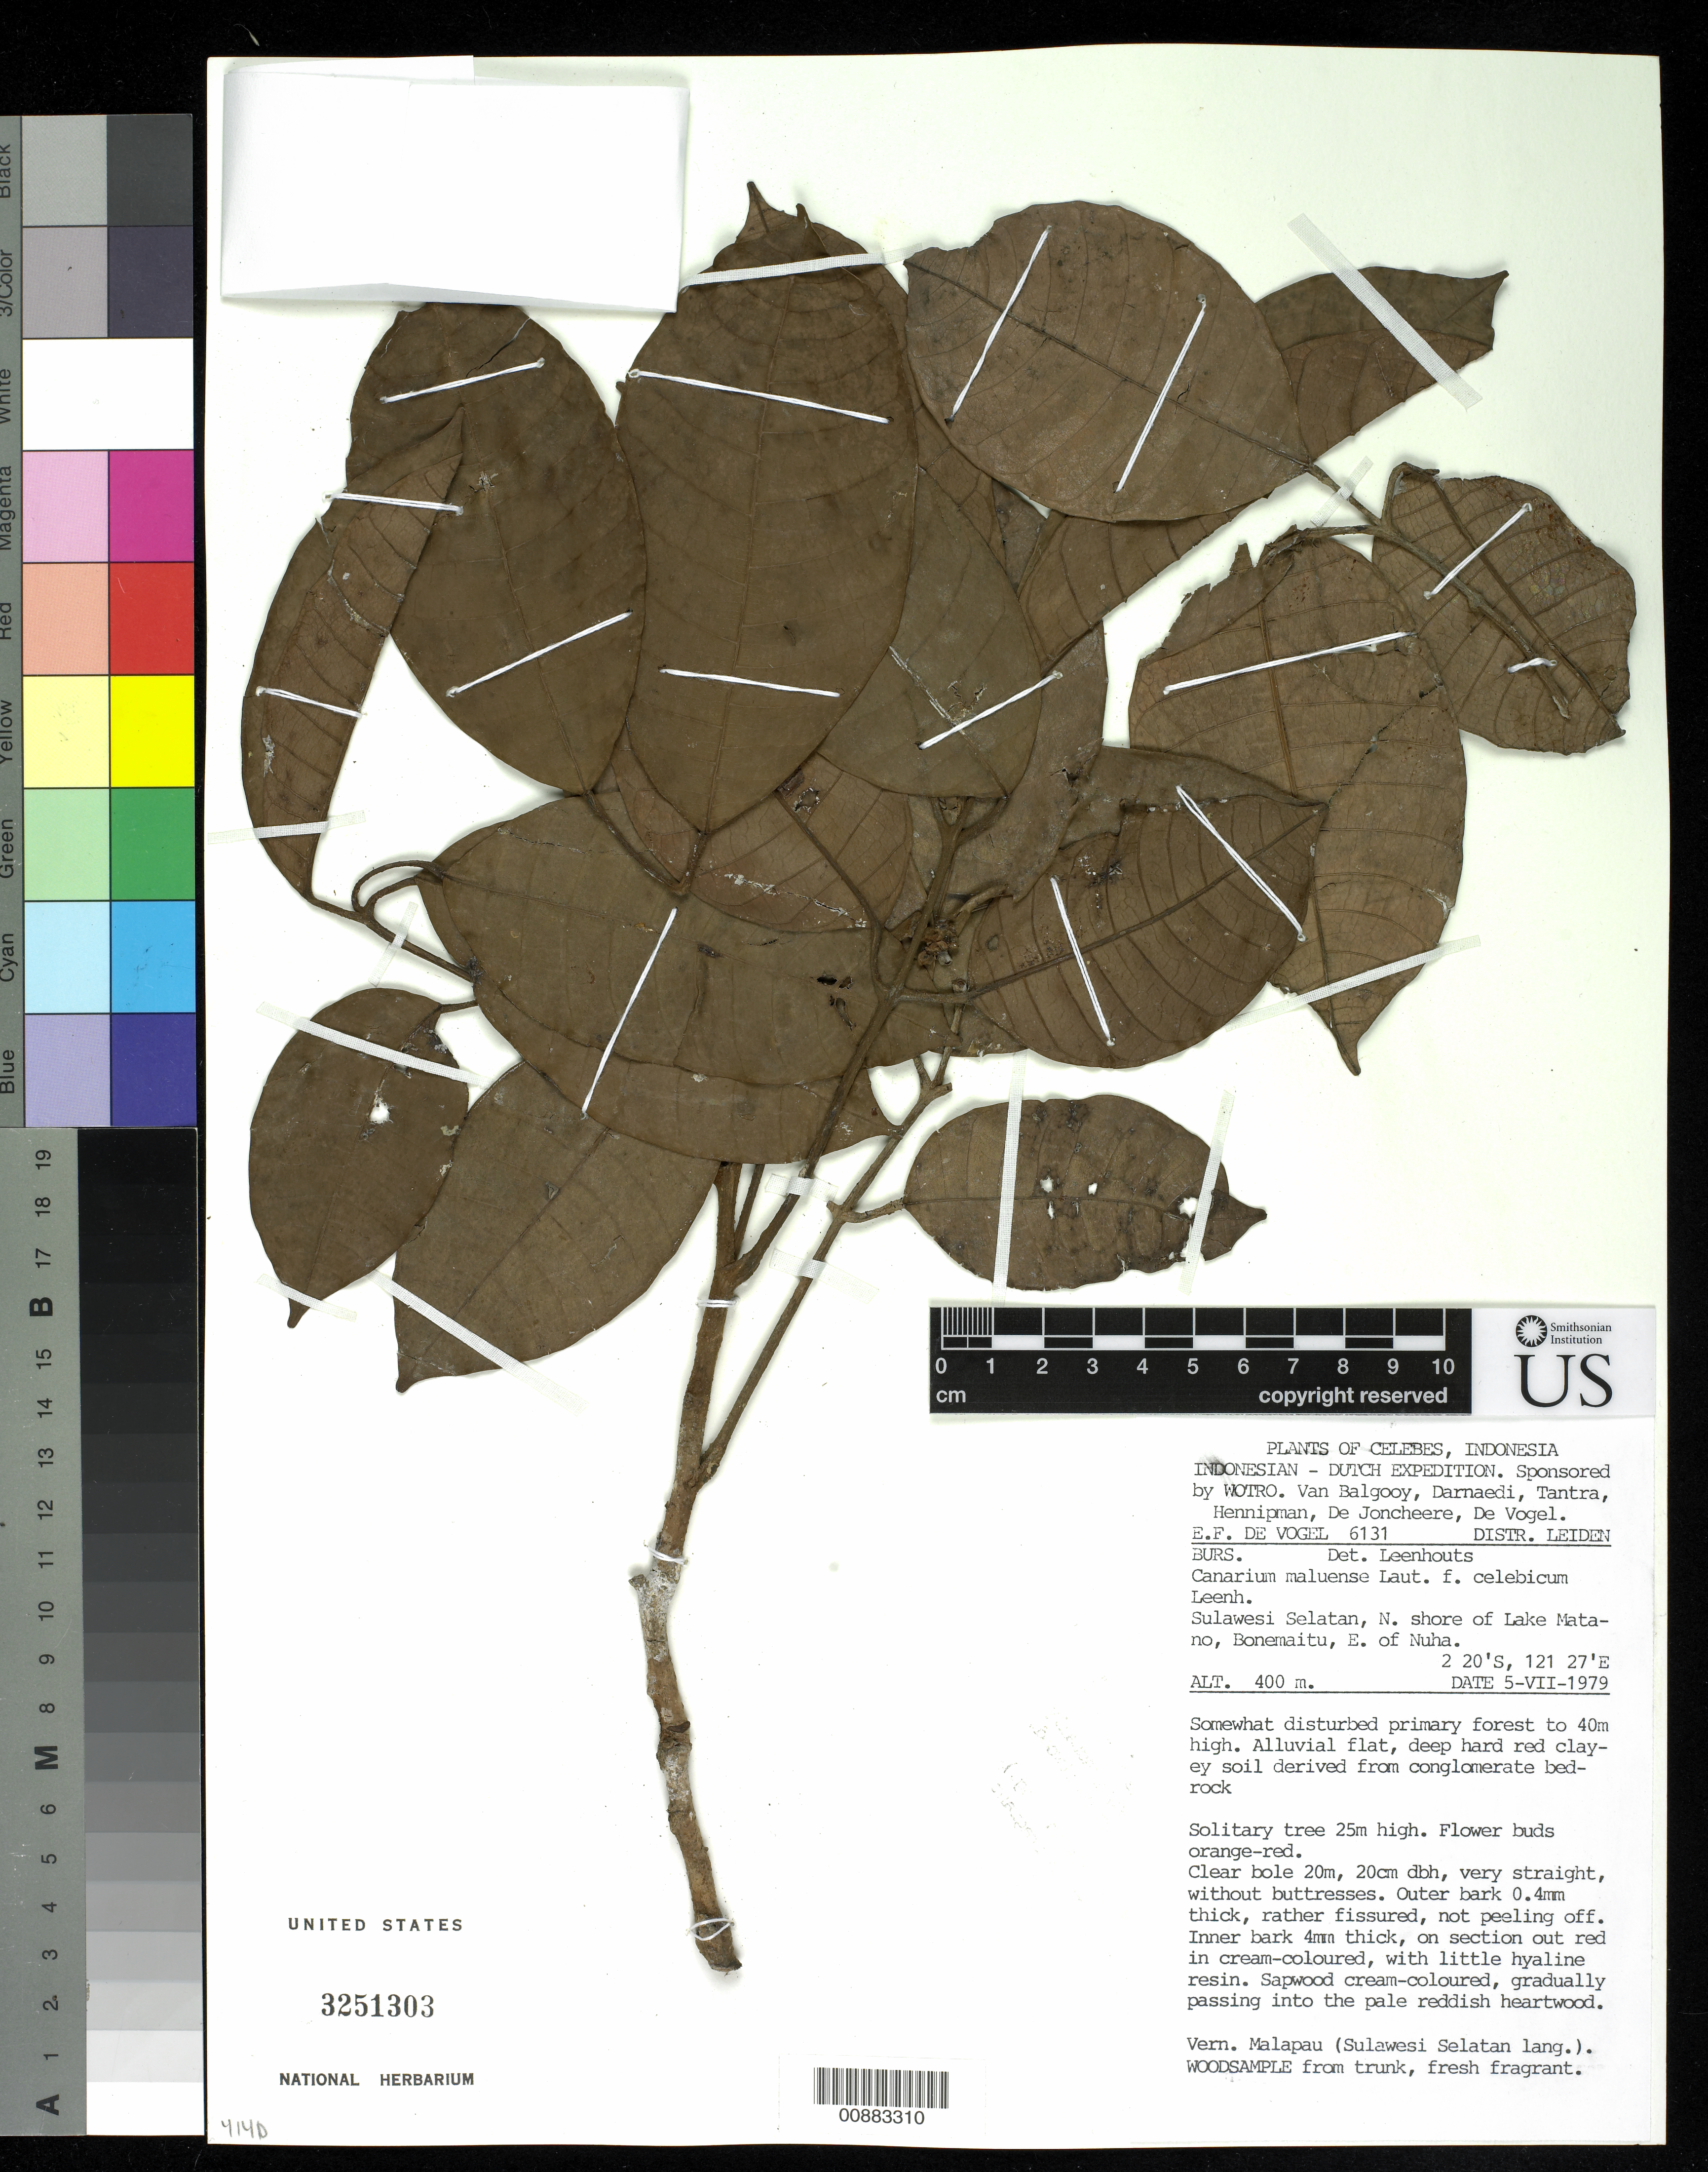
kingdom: Plantae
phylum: Tracheophyta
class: Magnoliopsida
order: Sapindales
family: Burseraceae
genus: Canarium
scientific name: Canarium maluense f. celebicum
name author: Leenh.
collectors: E. F. de Vogel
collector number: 6131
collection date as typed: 05 Jul 1979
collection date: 1979-07-05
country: Indonesia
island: Celebes I.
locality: Sulawesi Selatan, N. shore of Lake Matano, Bonemaitu, E. of Nuha.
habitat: Somewhat disturbed primary forest to 40 m. high. Alluvial flat, deep hard red clayey soil derived from conglomerate bedrock.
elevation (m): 400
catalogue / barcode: US 3251303